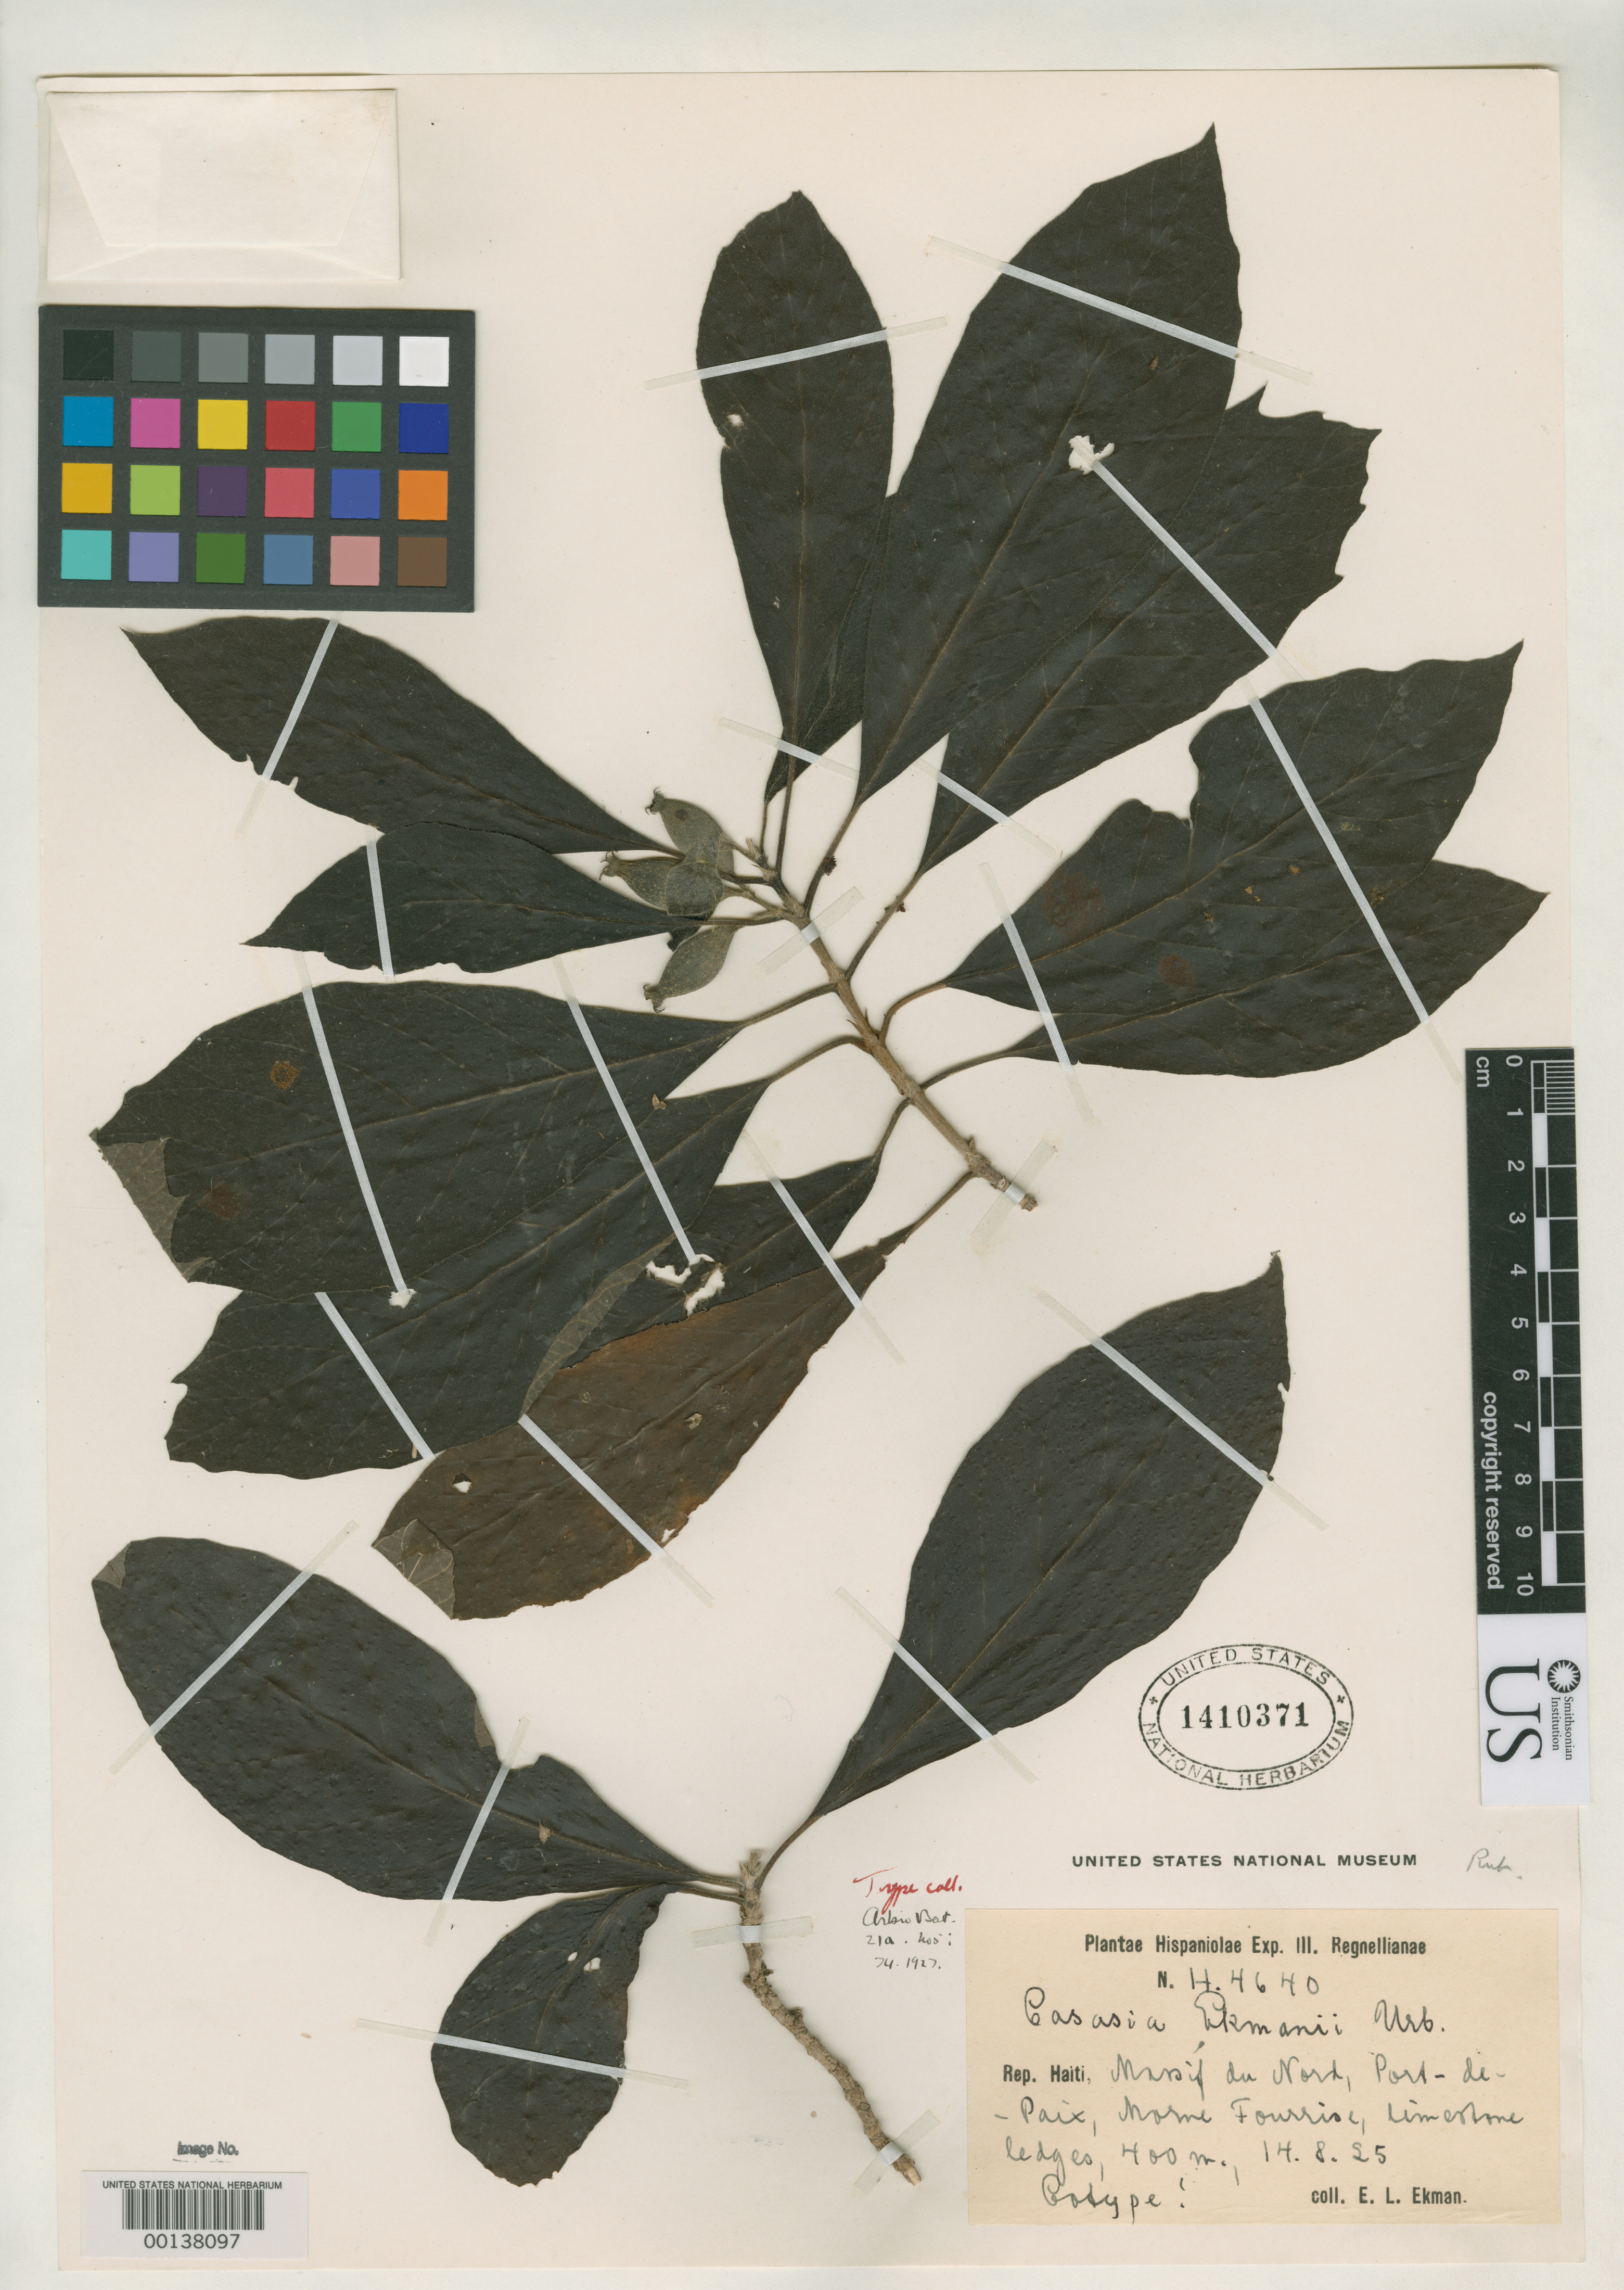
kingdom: Plantae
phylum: Tracheophyta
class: Magnoliopsida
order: Gentianales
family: Rubiaceae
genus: Casasia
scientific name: Casasia ekmanii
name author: Urb.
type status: Isotype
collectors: E. L. Ekman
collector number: H 4640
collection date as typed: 14 Aug 1915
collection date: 1915-08-14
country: Haiti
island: Hispaniola Island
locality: Massid du Nord, prope Port-au-Paix in Morne Fourise as Riviere Froide.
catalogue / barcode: US 1410371